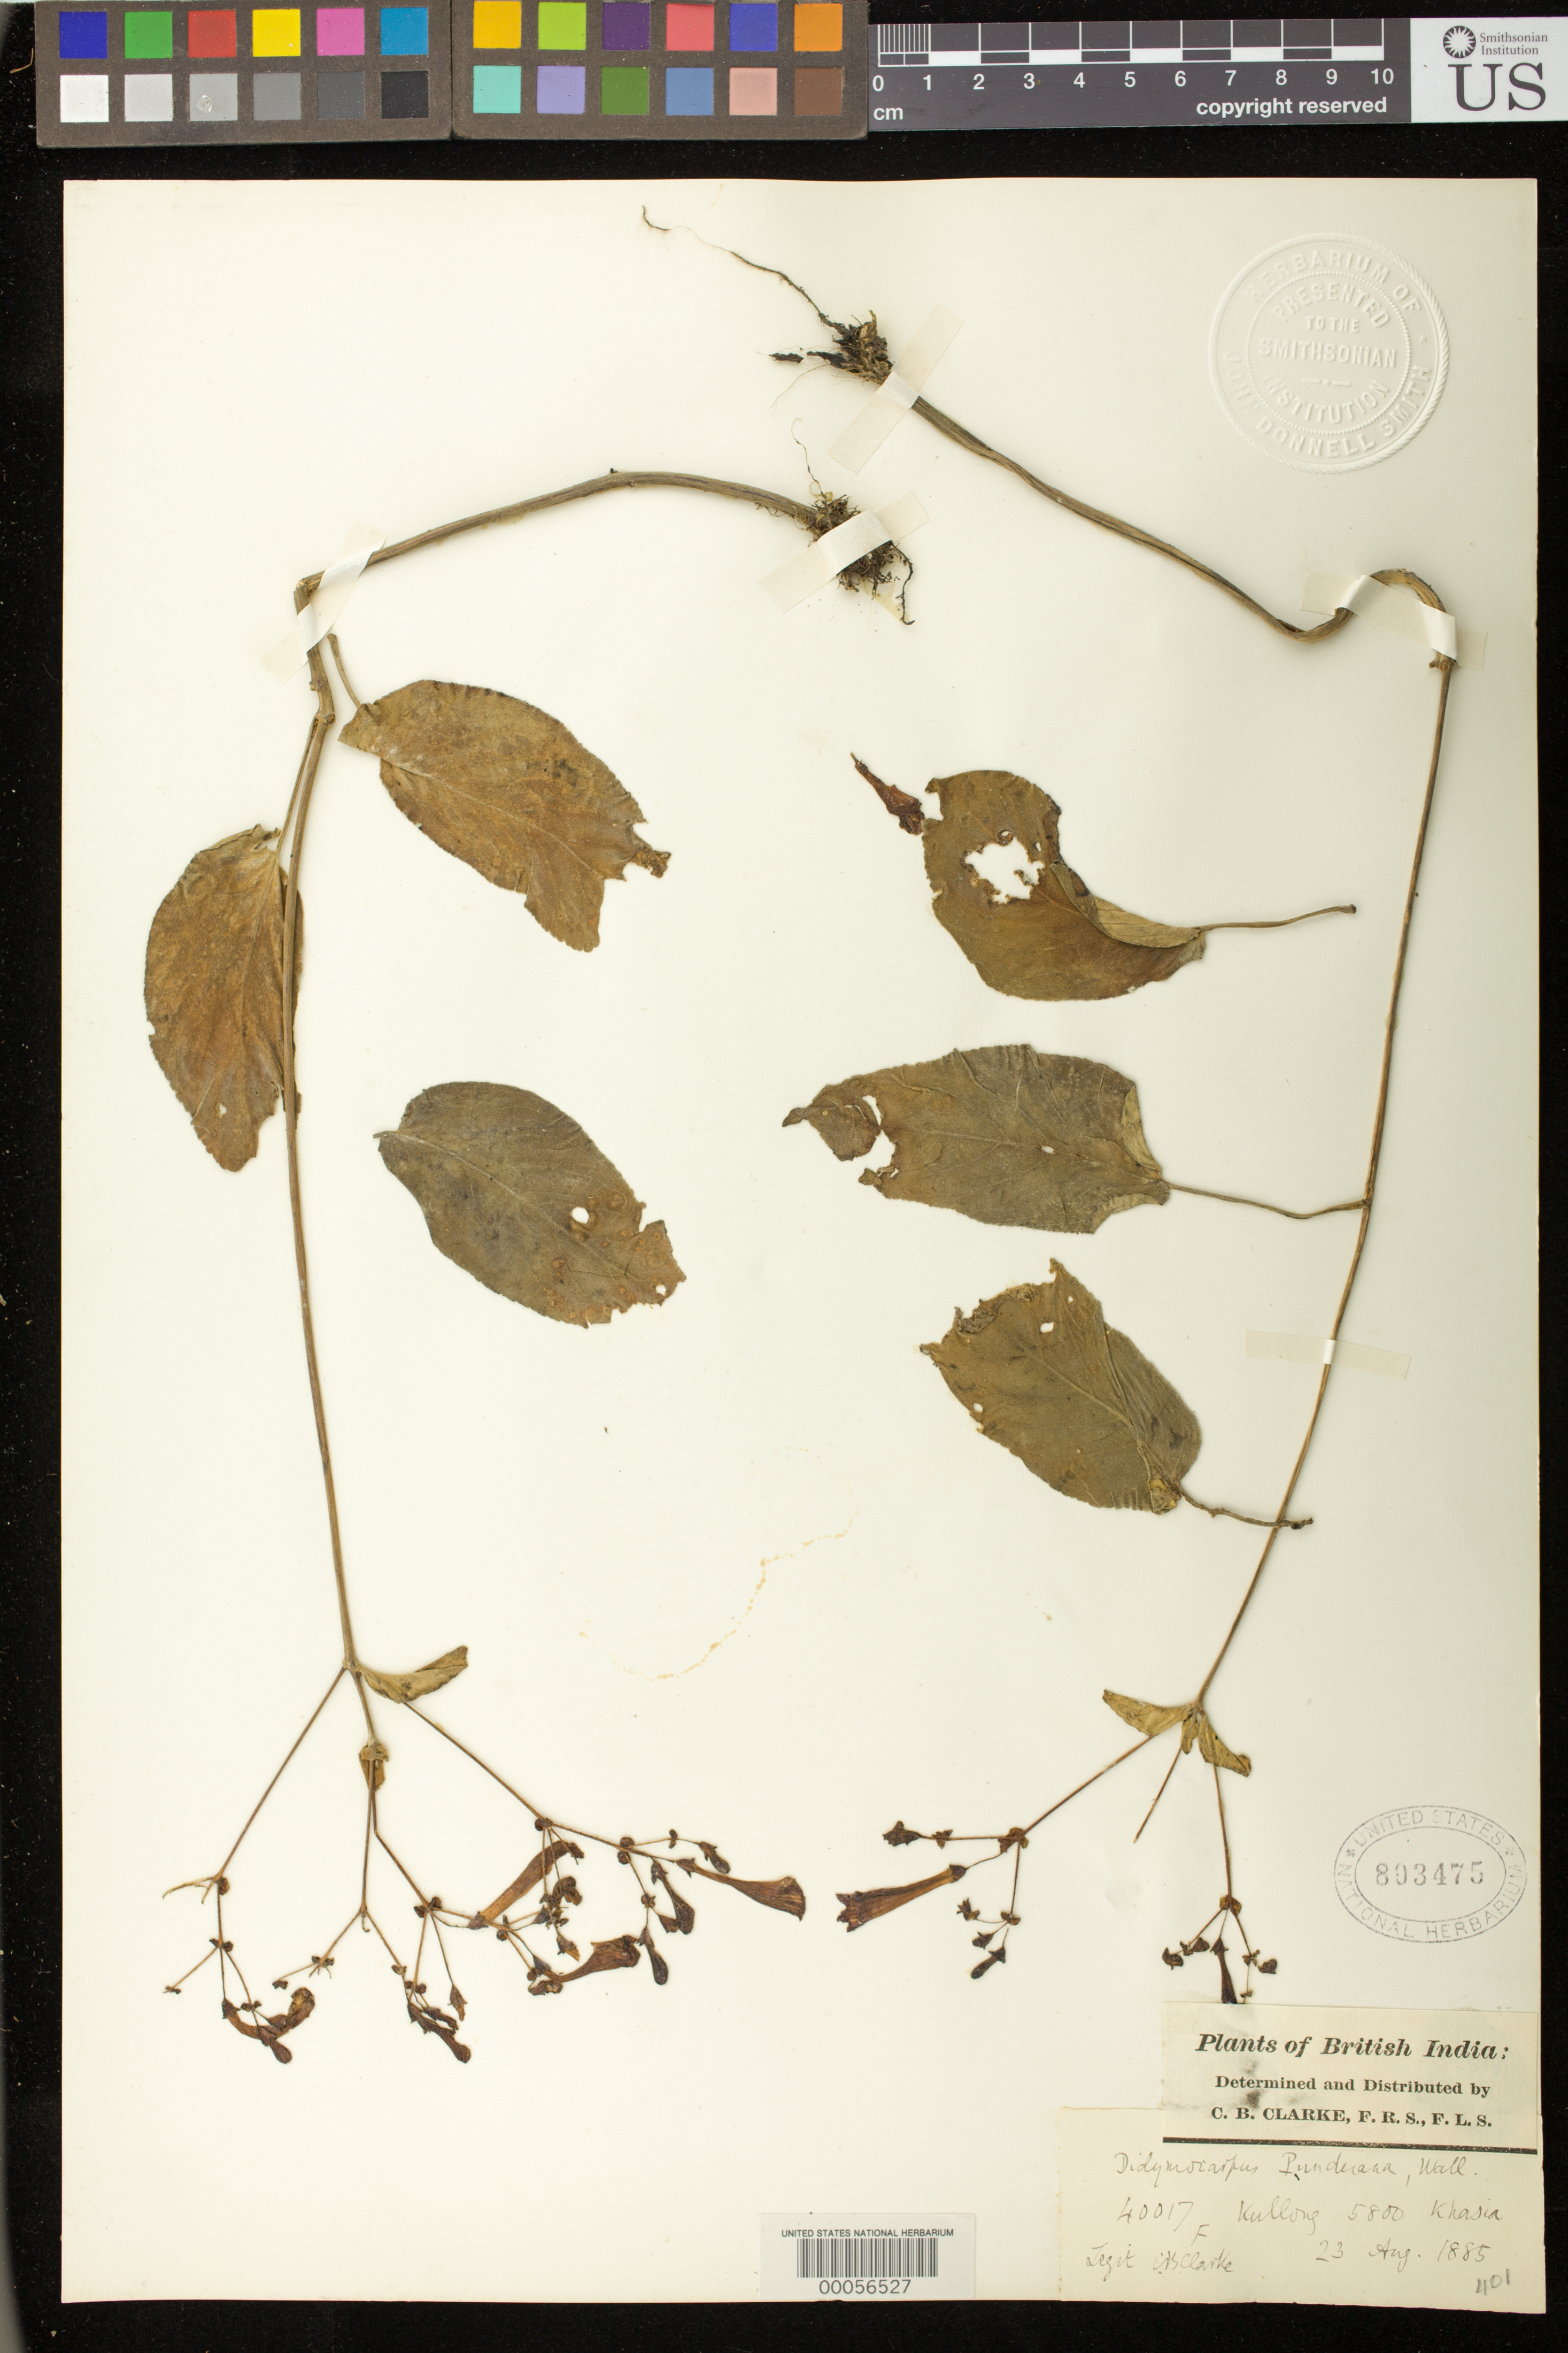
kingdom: Plantae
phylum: Tracheophyta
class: Magnoliopsida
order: Lamiales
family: Gesneriaceae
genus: Didymocarpus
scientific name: Didymocarpus punduanus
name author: Wall. ex R. Br.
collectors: C. B. Clarke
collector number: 40017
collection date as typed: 23 Aug 1885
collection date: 1885-08-23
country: India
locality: Kullong, khasia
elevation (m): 1768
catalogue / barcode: US 803475